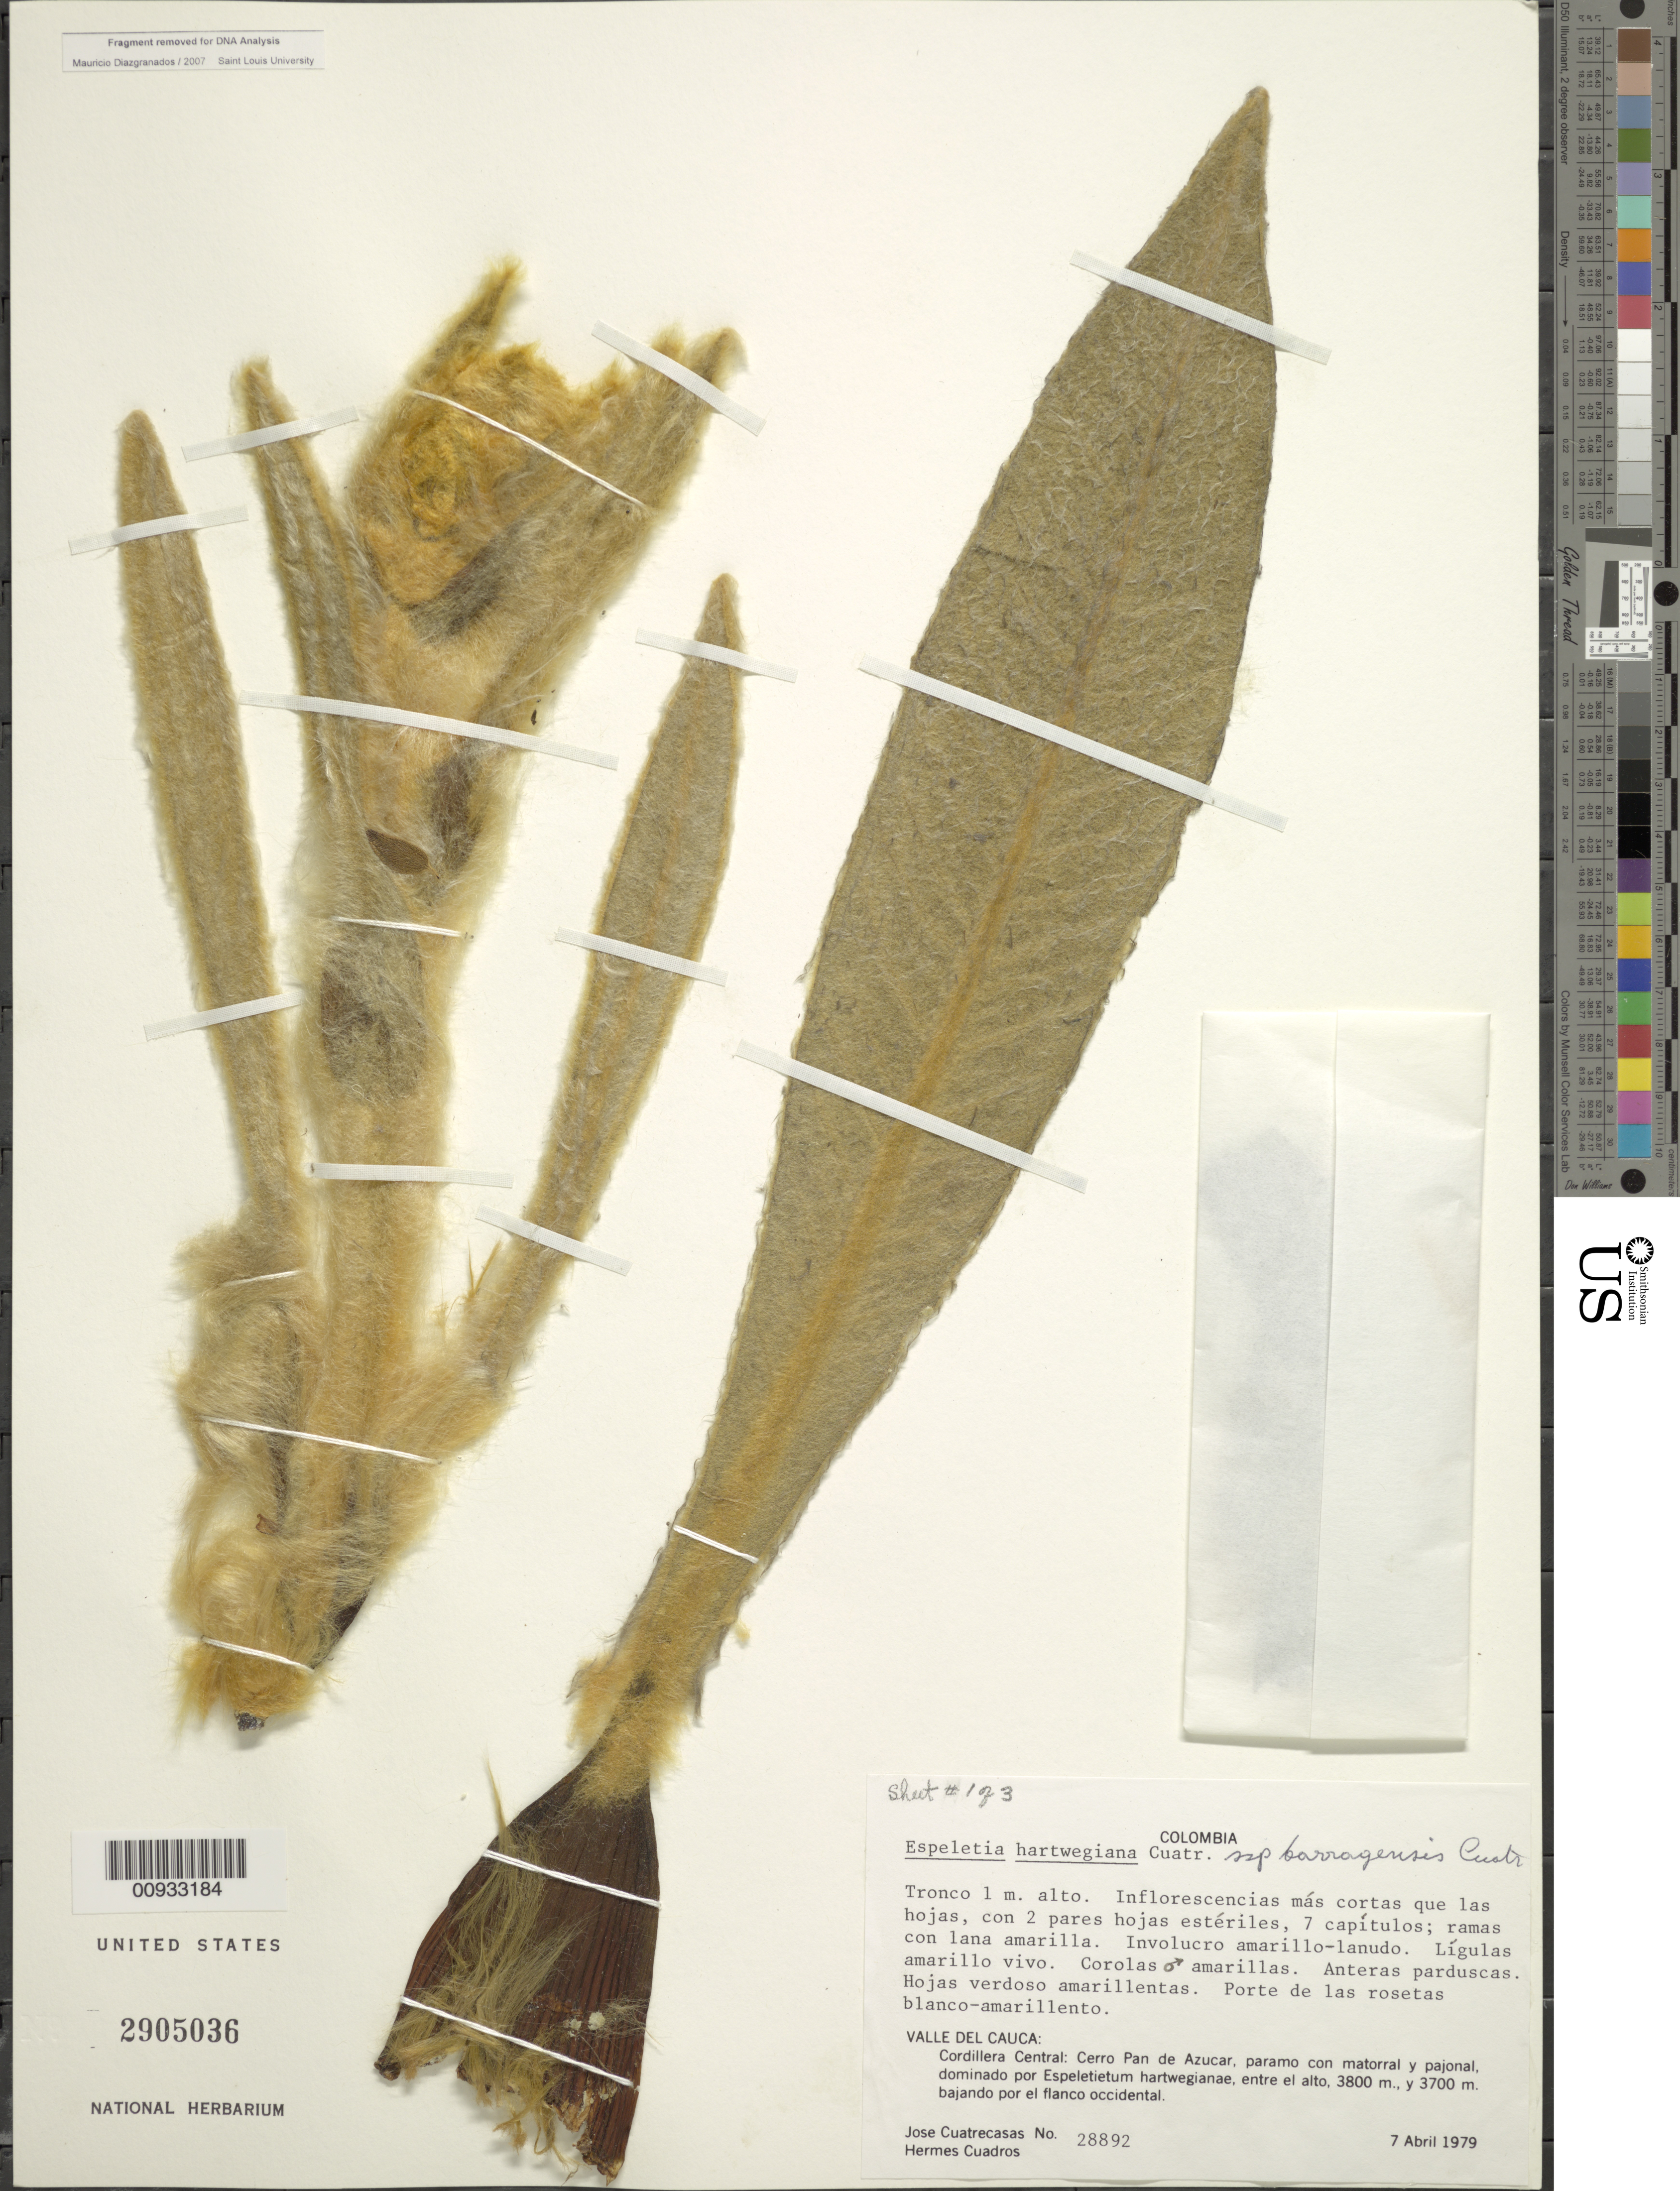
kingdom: Plantae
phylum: Tracheophyta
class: Magnoliopsida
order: Asterales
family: Asteraceae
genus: Espeletia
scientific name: Espeletia hartwegiana subsp. barragensis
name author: Cuatrec.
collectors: J. Cuatrecasas & H. Cuadros V.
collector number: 28892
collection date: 1979-04-07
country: Colombia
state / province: Valle del Cauca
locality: Cordillera Central: Cerro Pan de Azúcar, entre el alto, bajando por el flanco occidental.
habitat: Páramo con matorral y pajonal, dominado por Espeletia hartwegiana.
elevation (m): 3700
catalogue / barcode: US 2905036